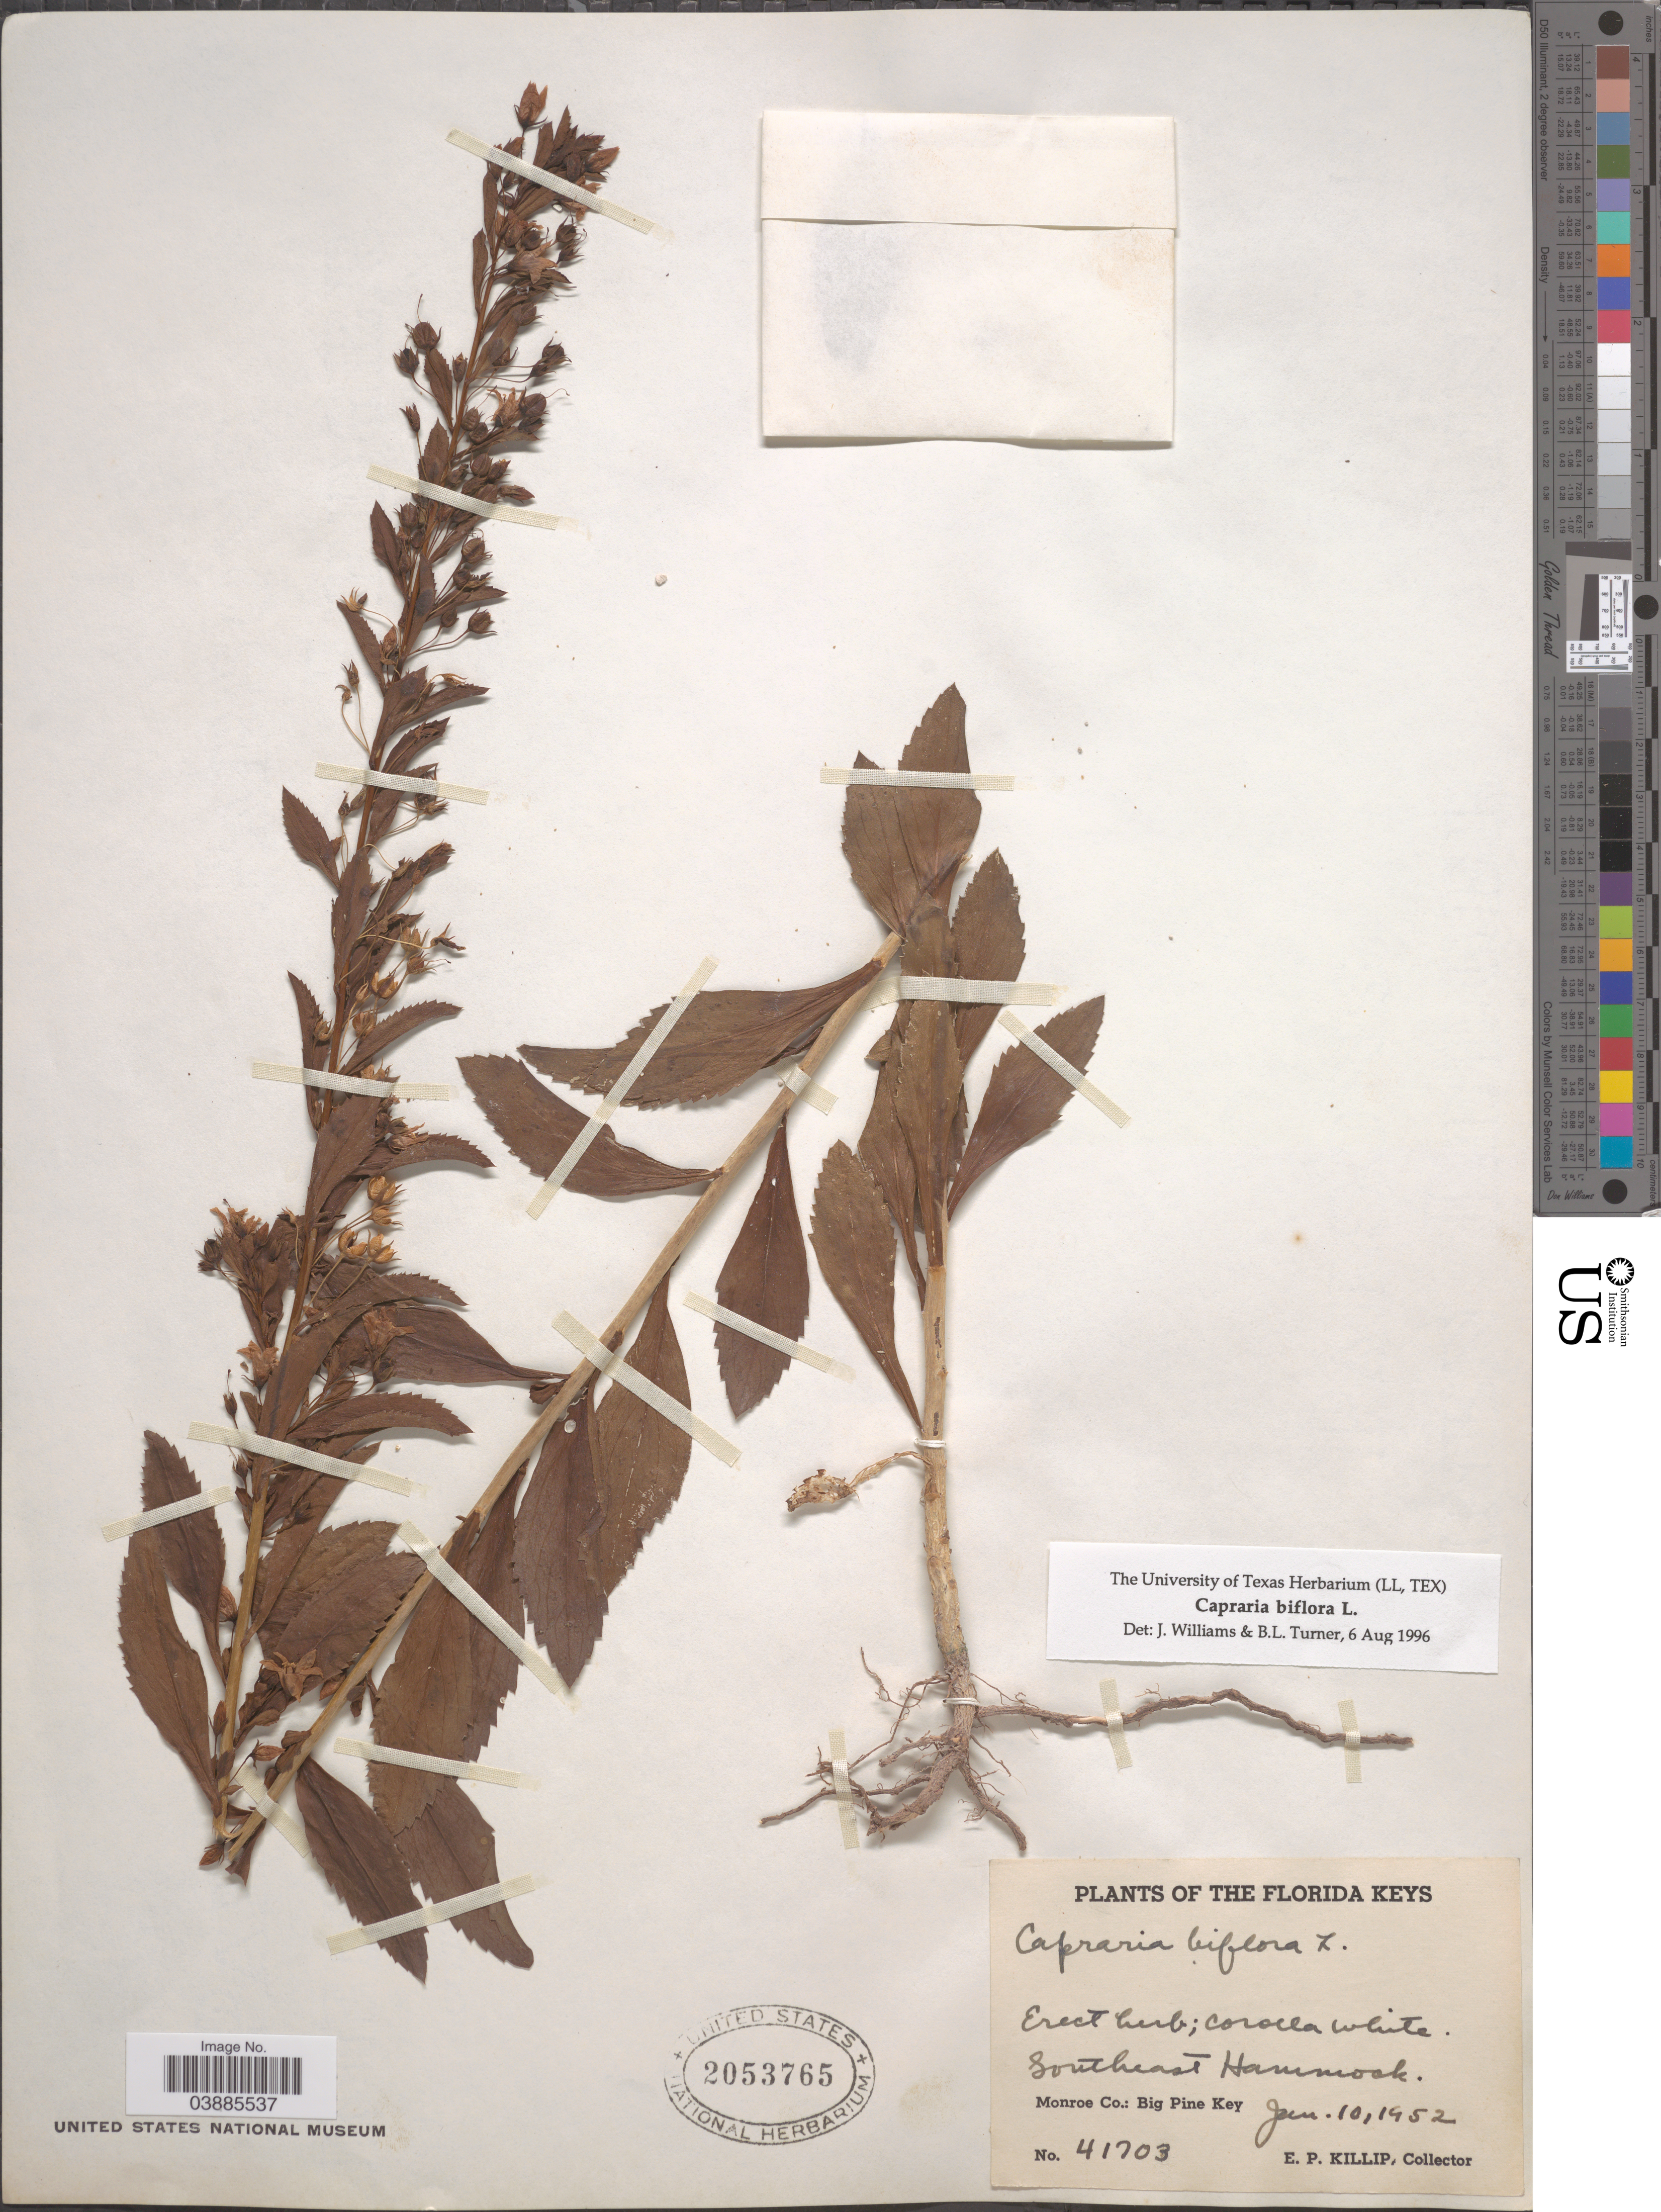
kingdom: Plantae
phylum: Tracheophyta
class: Magnoliopsida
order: Lamiales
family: Scrophulariaceae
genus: Capraria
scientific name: Capraria biflora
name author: L.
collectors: E. P. Killip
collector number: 41703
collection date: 1952-01-10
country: United States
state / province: Florida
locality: The Florida Keys. Southeast Hammock. Monroe Co.: Big Pine Key.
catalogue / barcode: US 2053765